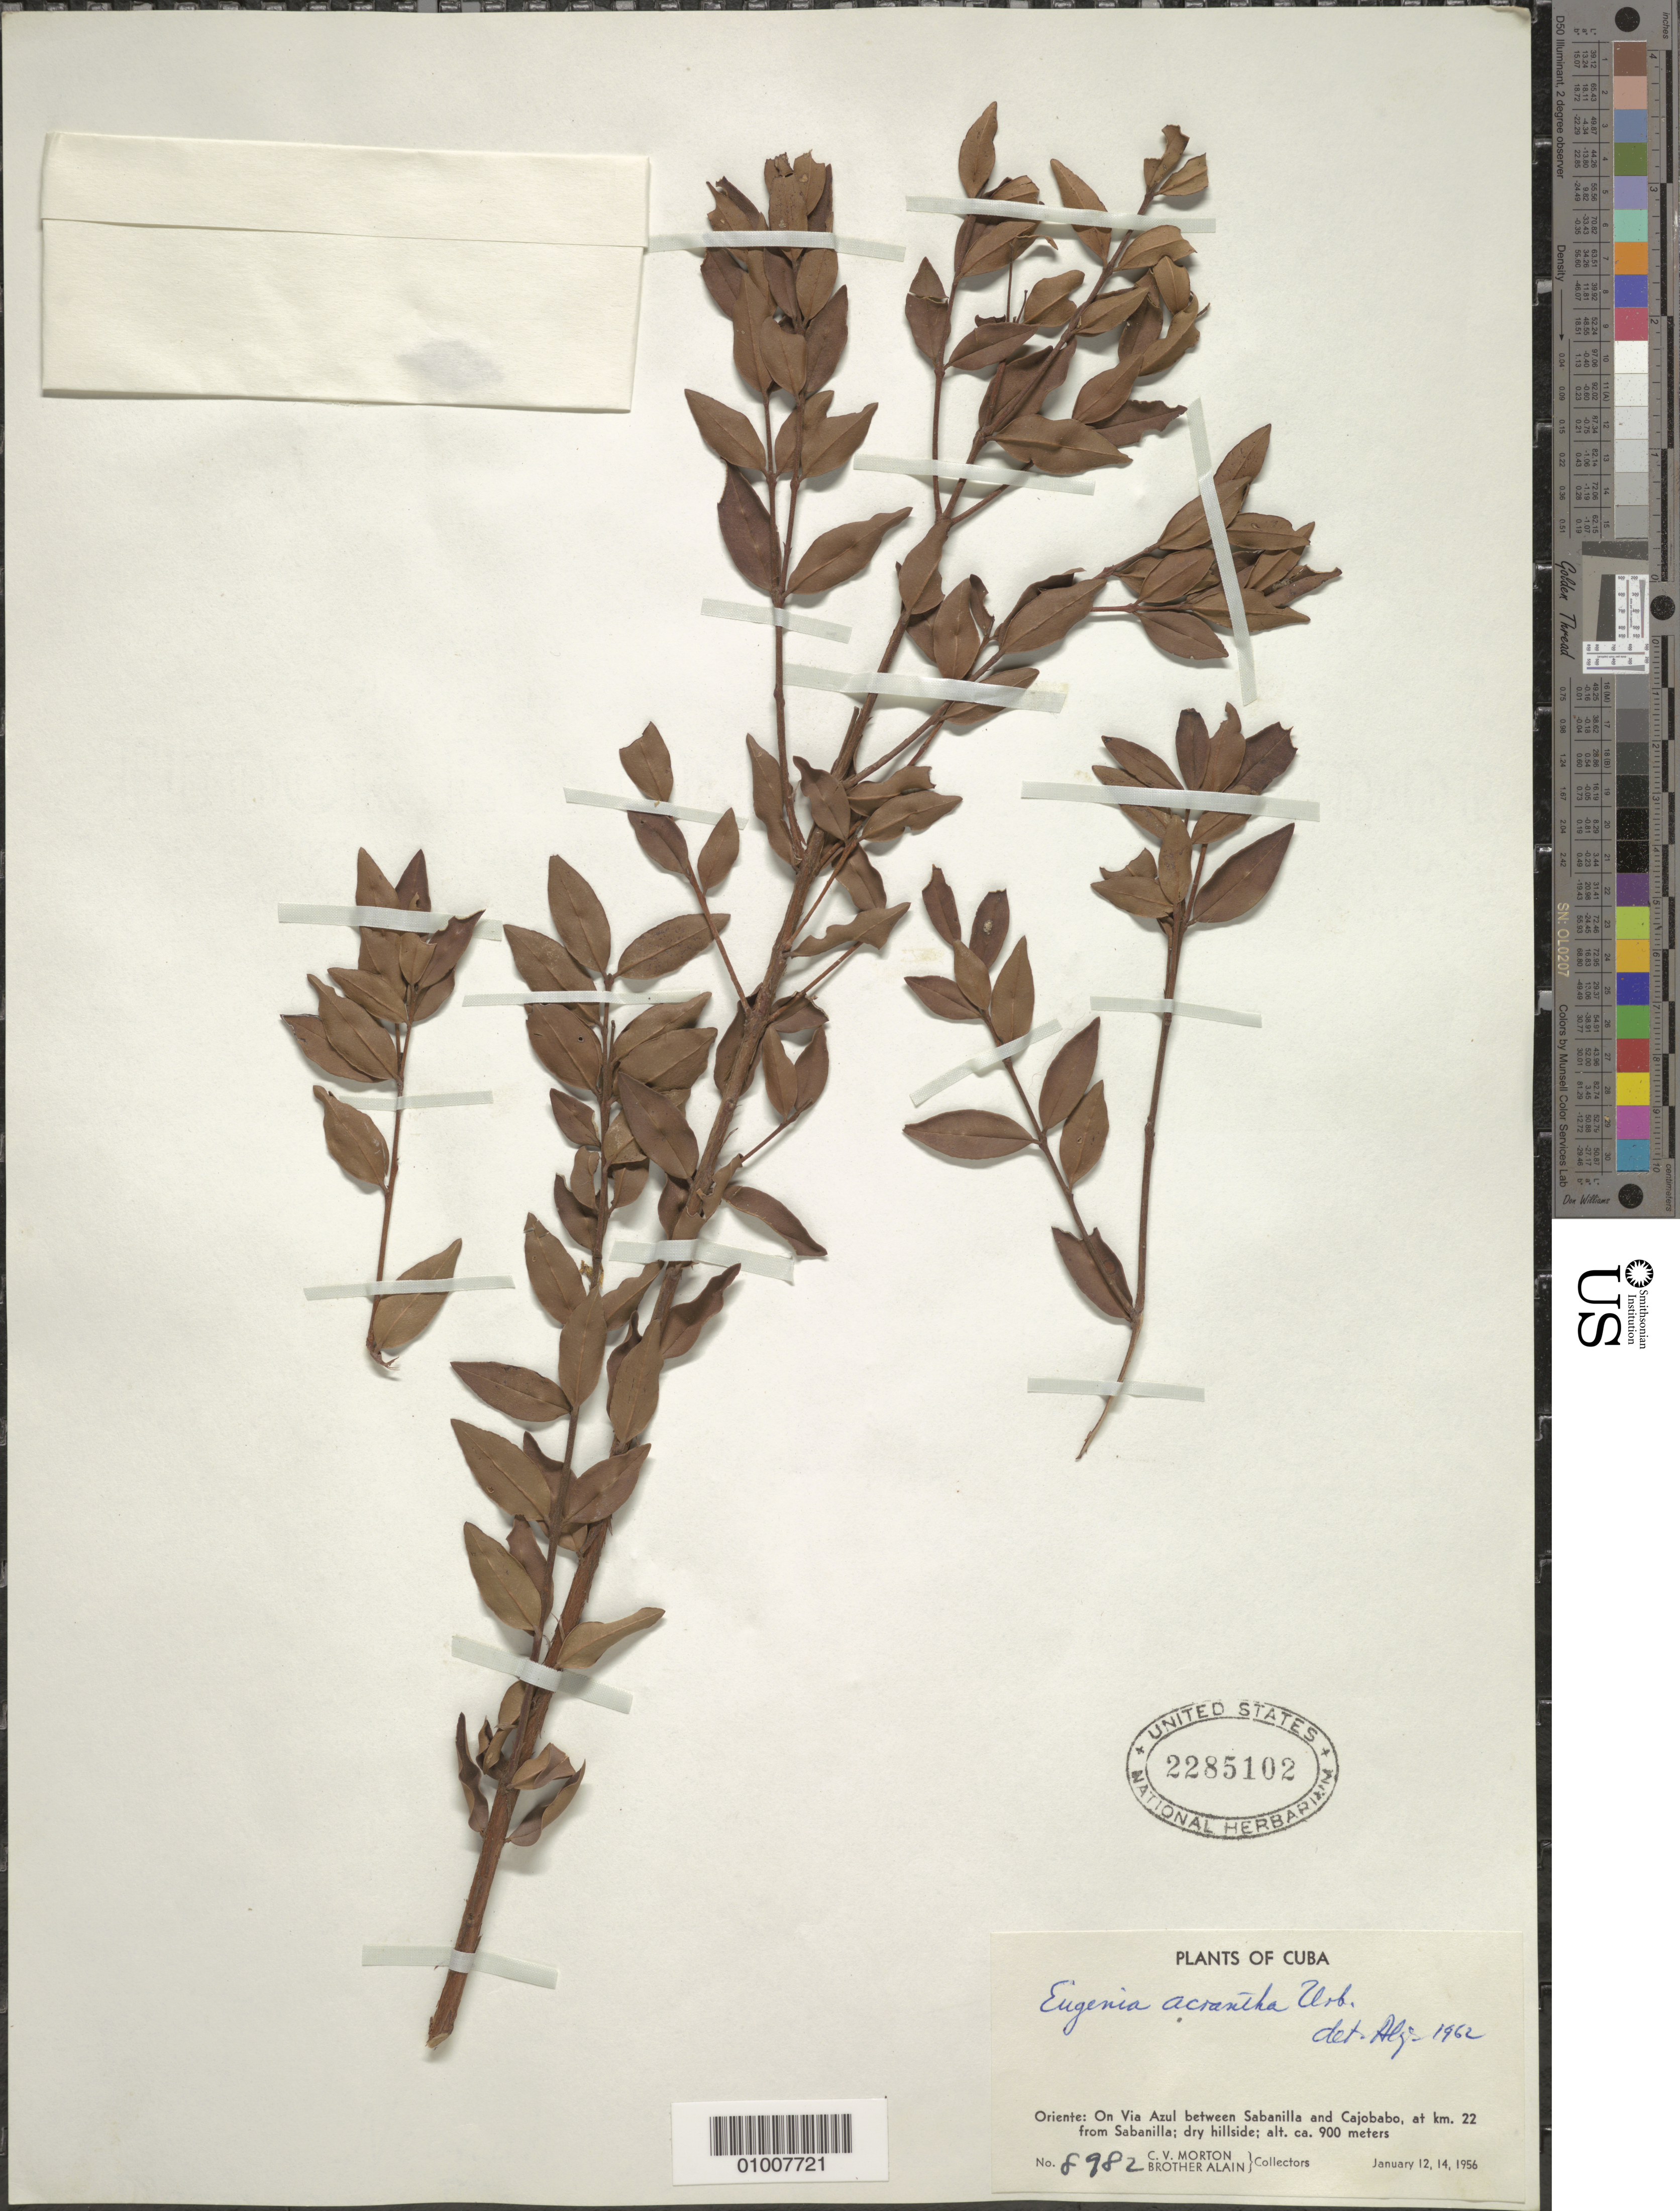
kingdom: Plantae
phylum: Tracheophyta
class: Magnoliopsida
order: Myrtales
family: Myrtaceae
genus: Eugenia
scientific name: Eugenia acrantha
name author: Urb.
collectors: C. V. Morton & A. H. Liogier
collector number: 8982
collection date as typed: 12 Jan 1956 to 14 Jan 1956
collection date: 1956-01-12/1956-01-14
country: Cuba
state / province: Oriente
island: Cuba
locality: On Via Azul, between Sabanilla and Cajobabo, at km 22 from Sabanilla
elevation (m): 900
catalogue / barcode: US 2285102